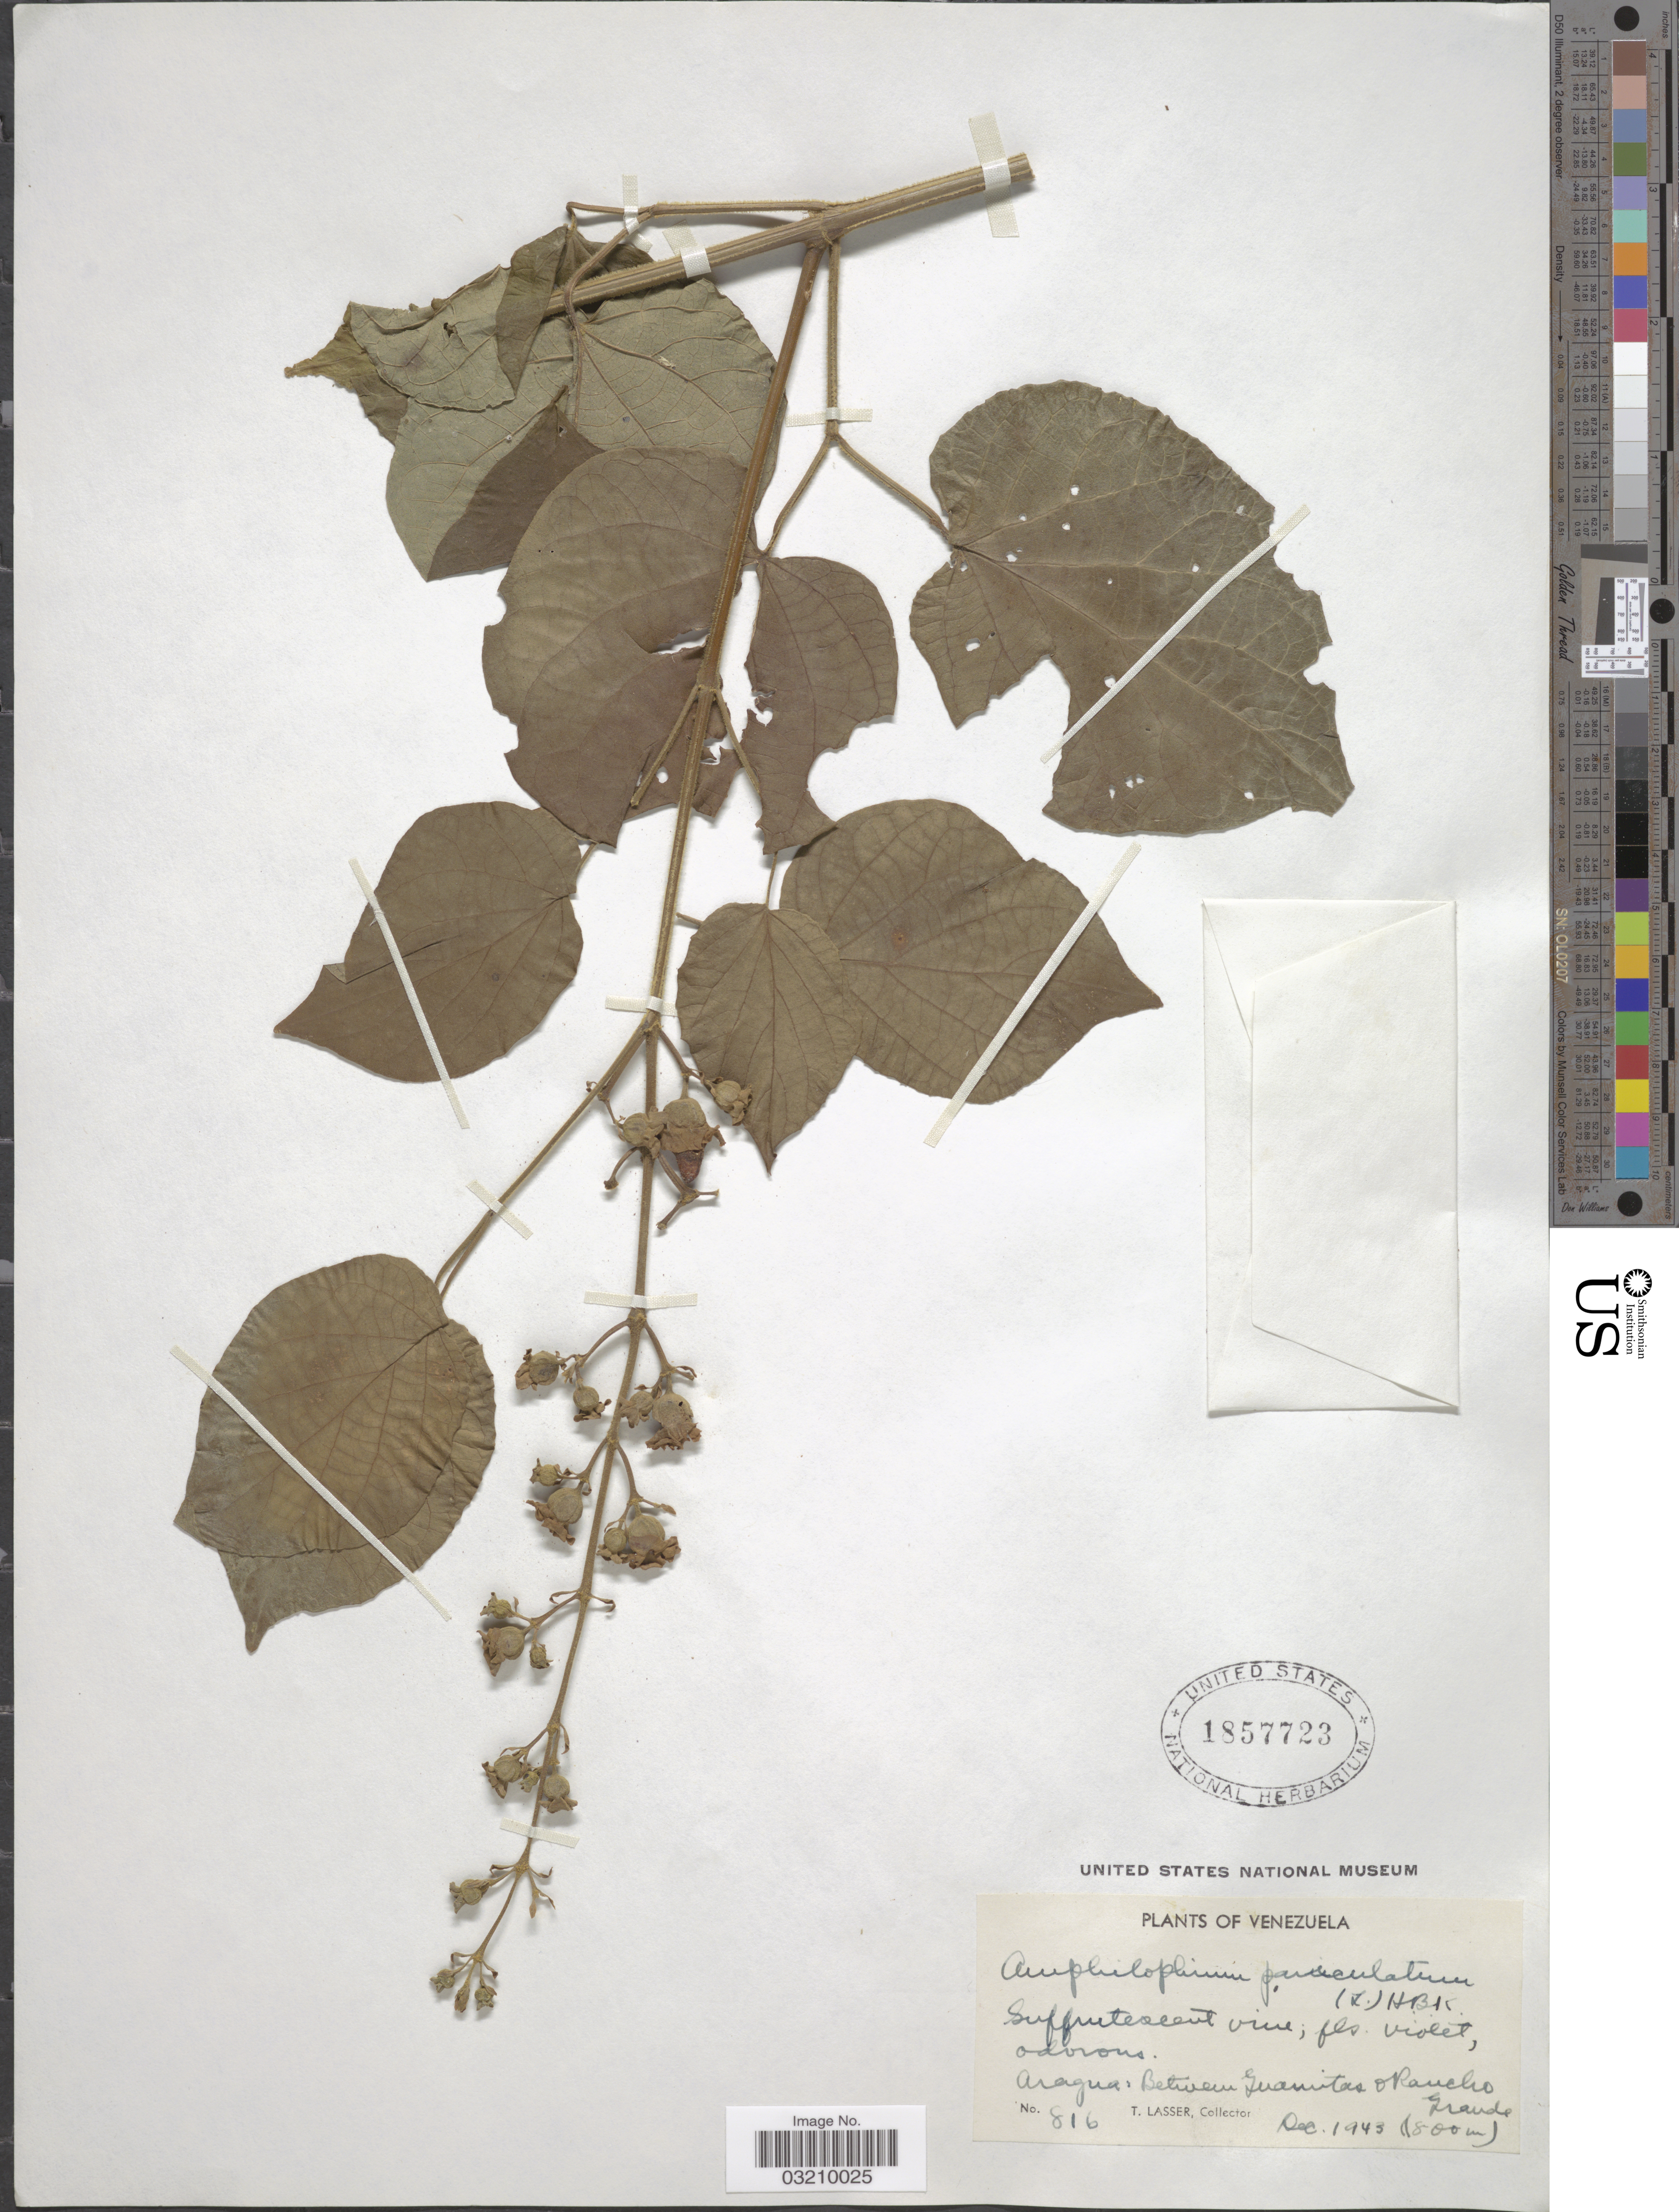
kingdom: Plantae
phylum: Tracheophyta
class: Magnoliopsida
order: Lamiales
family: Bignoniaceae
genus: Amphilophium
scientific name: Amphilophium paniculatum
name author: (L.) Kunth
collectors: T. Lasser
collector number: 816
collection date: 1943-12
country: Venezuela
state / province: Aragua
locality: Between Guanitas o Rancho Grande.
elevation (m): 800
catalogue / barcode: US 1857723